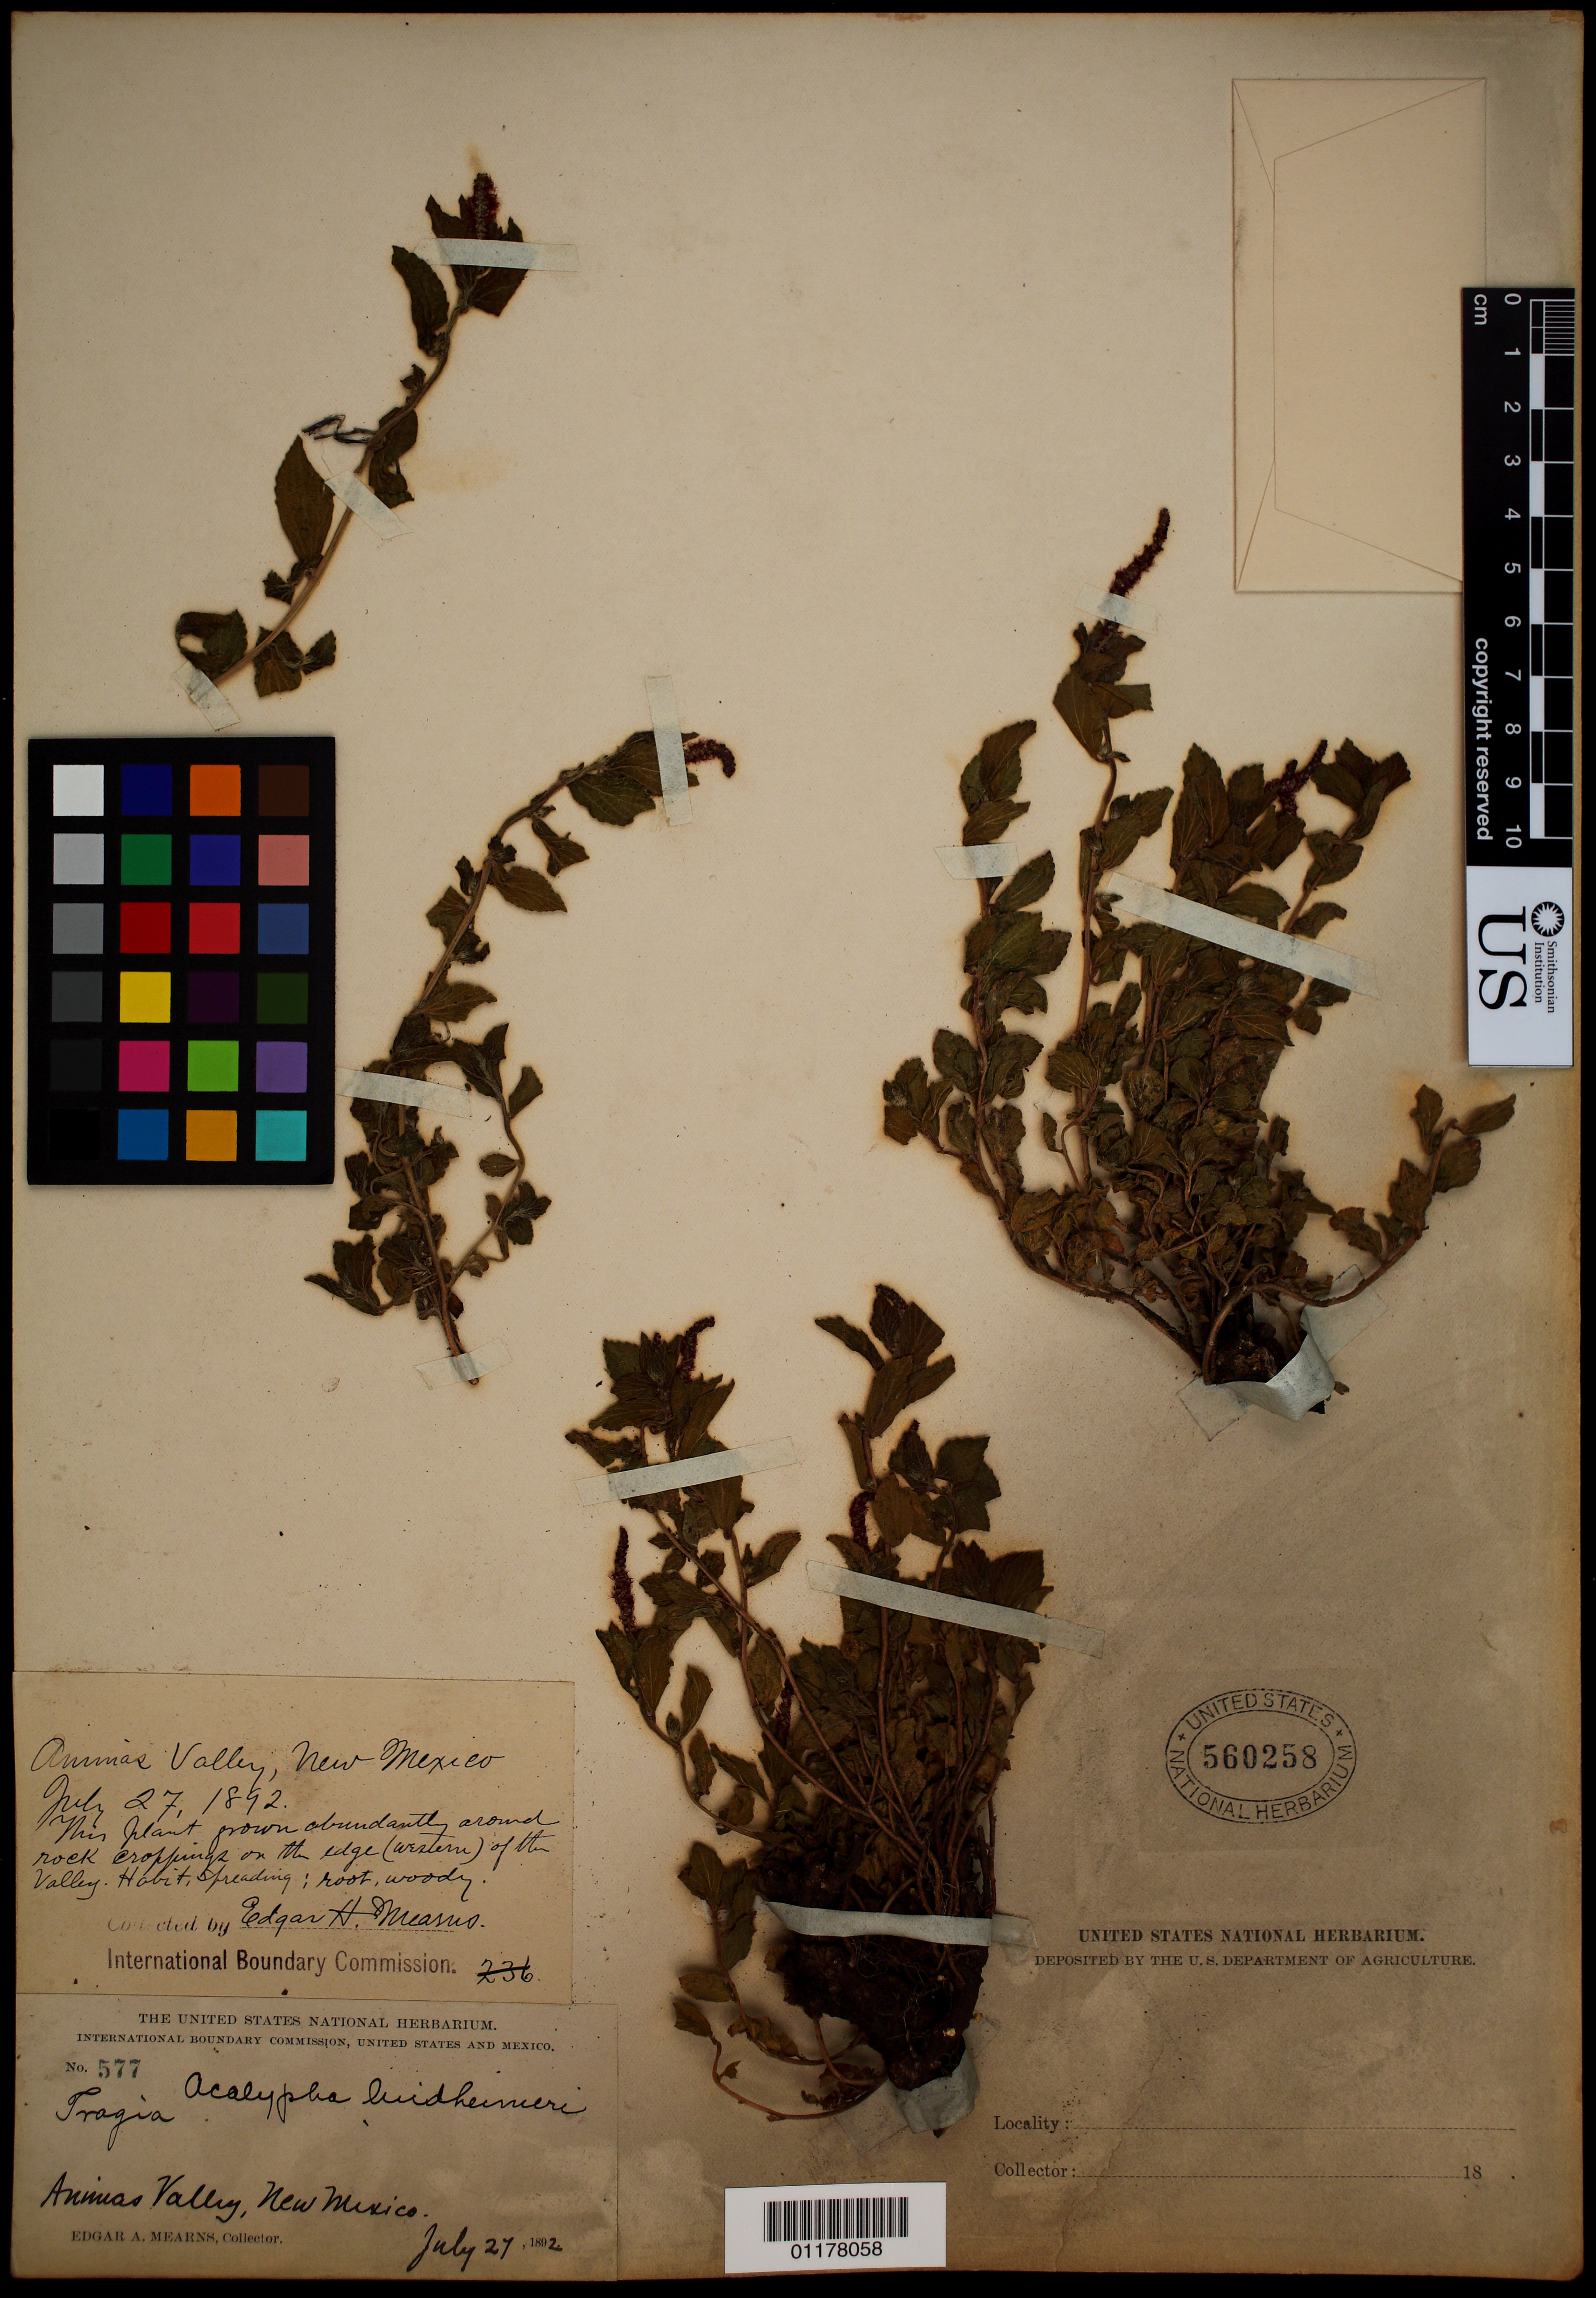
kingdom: Plantae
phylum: Tracheophyta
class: Magnoliopsida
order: Malpighiales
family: Euphorbiaceae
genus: Acalypha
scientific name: Acalypha lindheimeri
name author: Müll. Arg.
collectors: E. A. Mearns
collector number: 577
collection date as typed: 27 Jul 1892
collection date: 1892-07-27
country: United States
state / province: New Mexico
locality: Animas Valley.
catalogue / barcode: US 560258